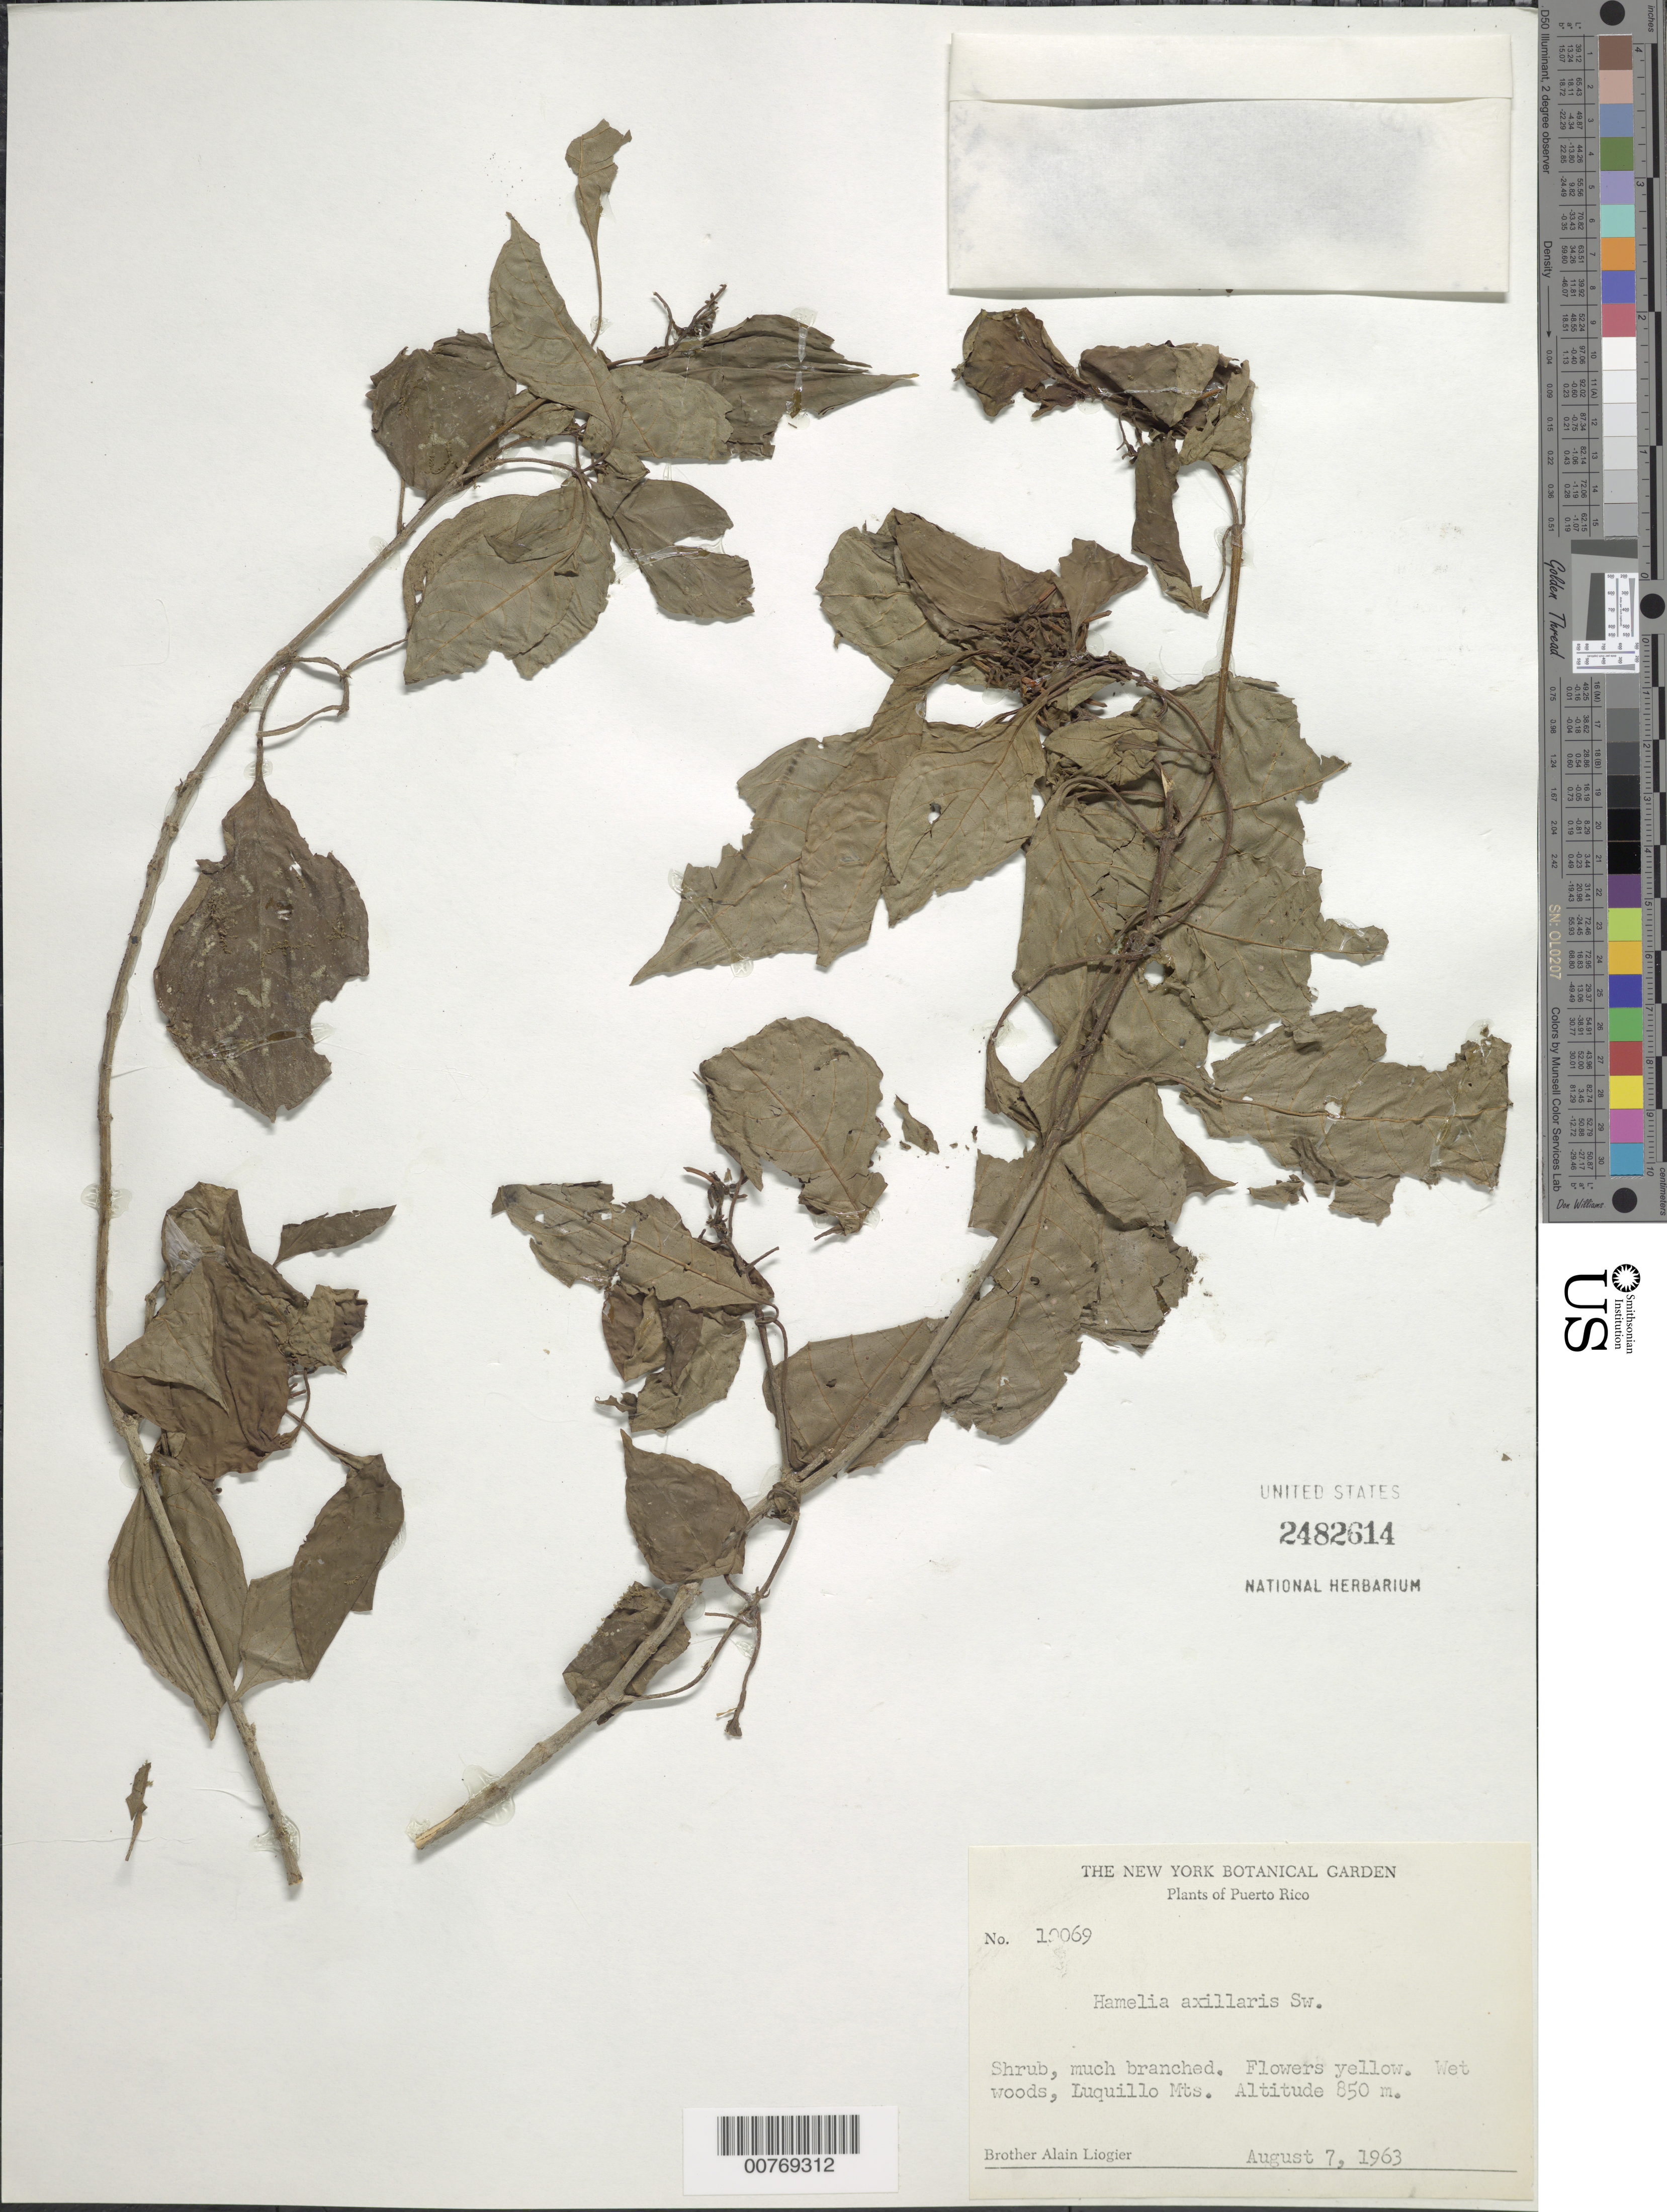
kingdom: Plantae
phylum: Tracheophyta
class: Magnoliopsida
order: Gentianales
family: Rubiaceae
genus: Hamelia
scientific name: Hamelia axillaris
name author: Sw.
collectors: A. H. Liogier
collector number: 10069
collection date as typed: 07 Aug 1963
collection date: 1963-08-07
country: Puerto Rico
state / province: Luquillo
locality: Luquillo Mountains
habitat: Wet woods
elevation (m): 850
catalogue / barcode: US 2482614